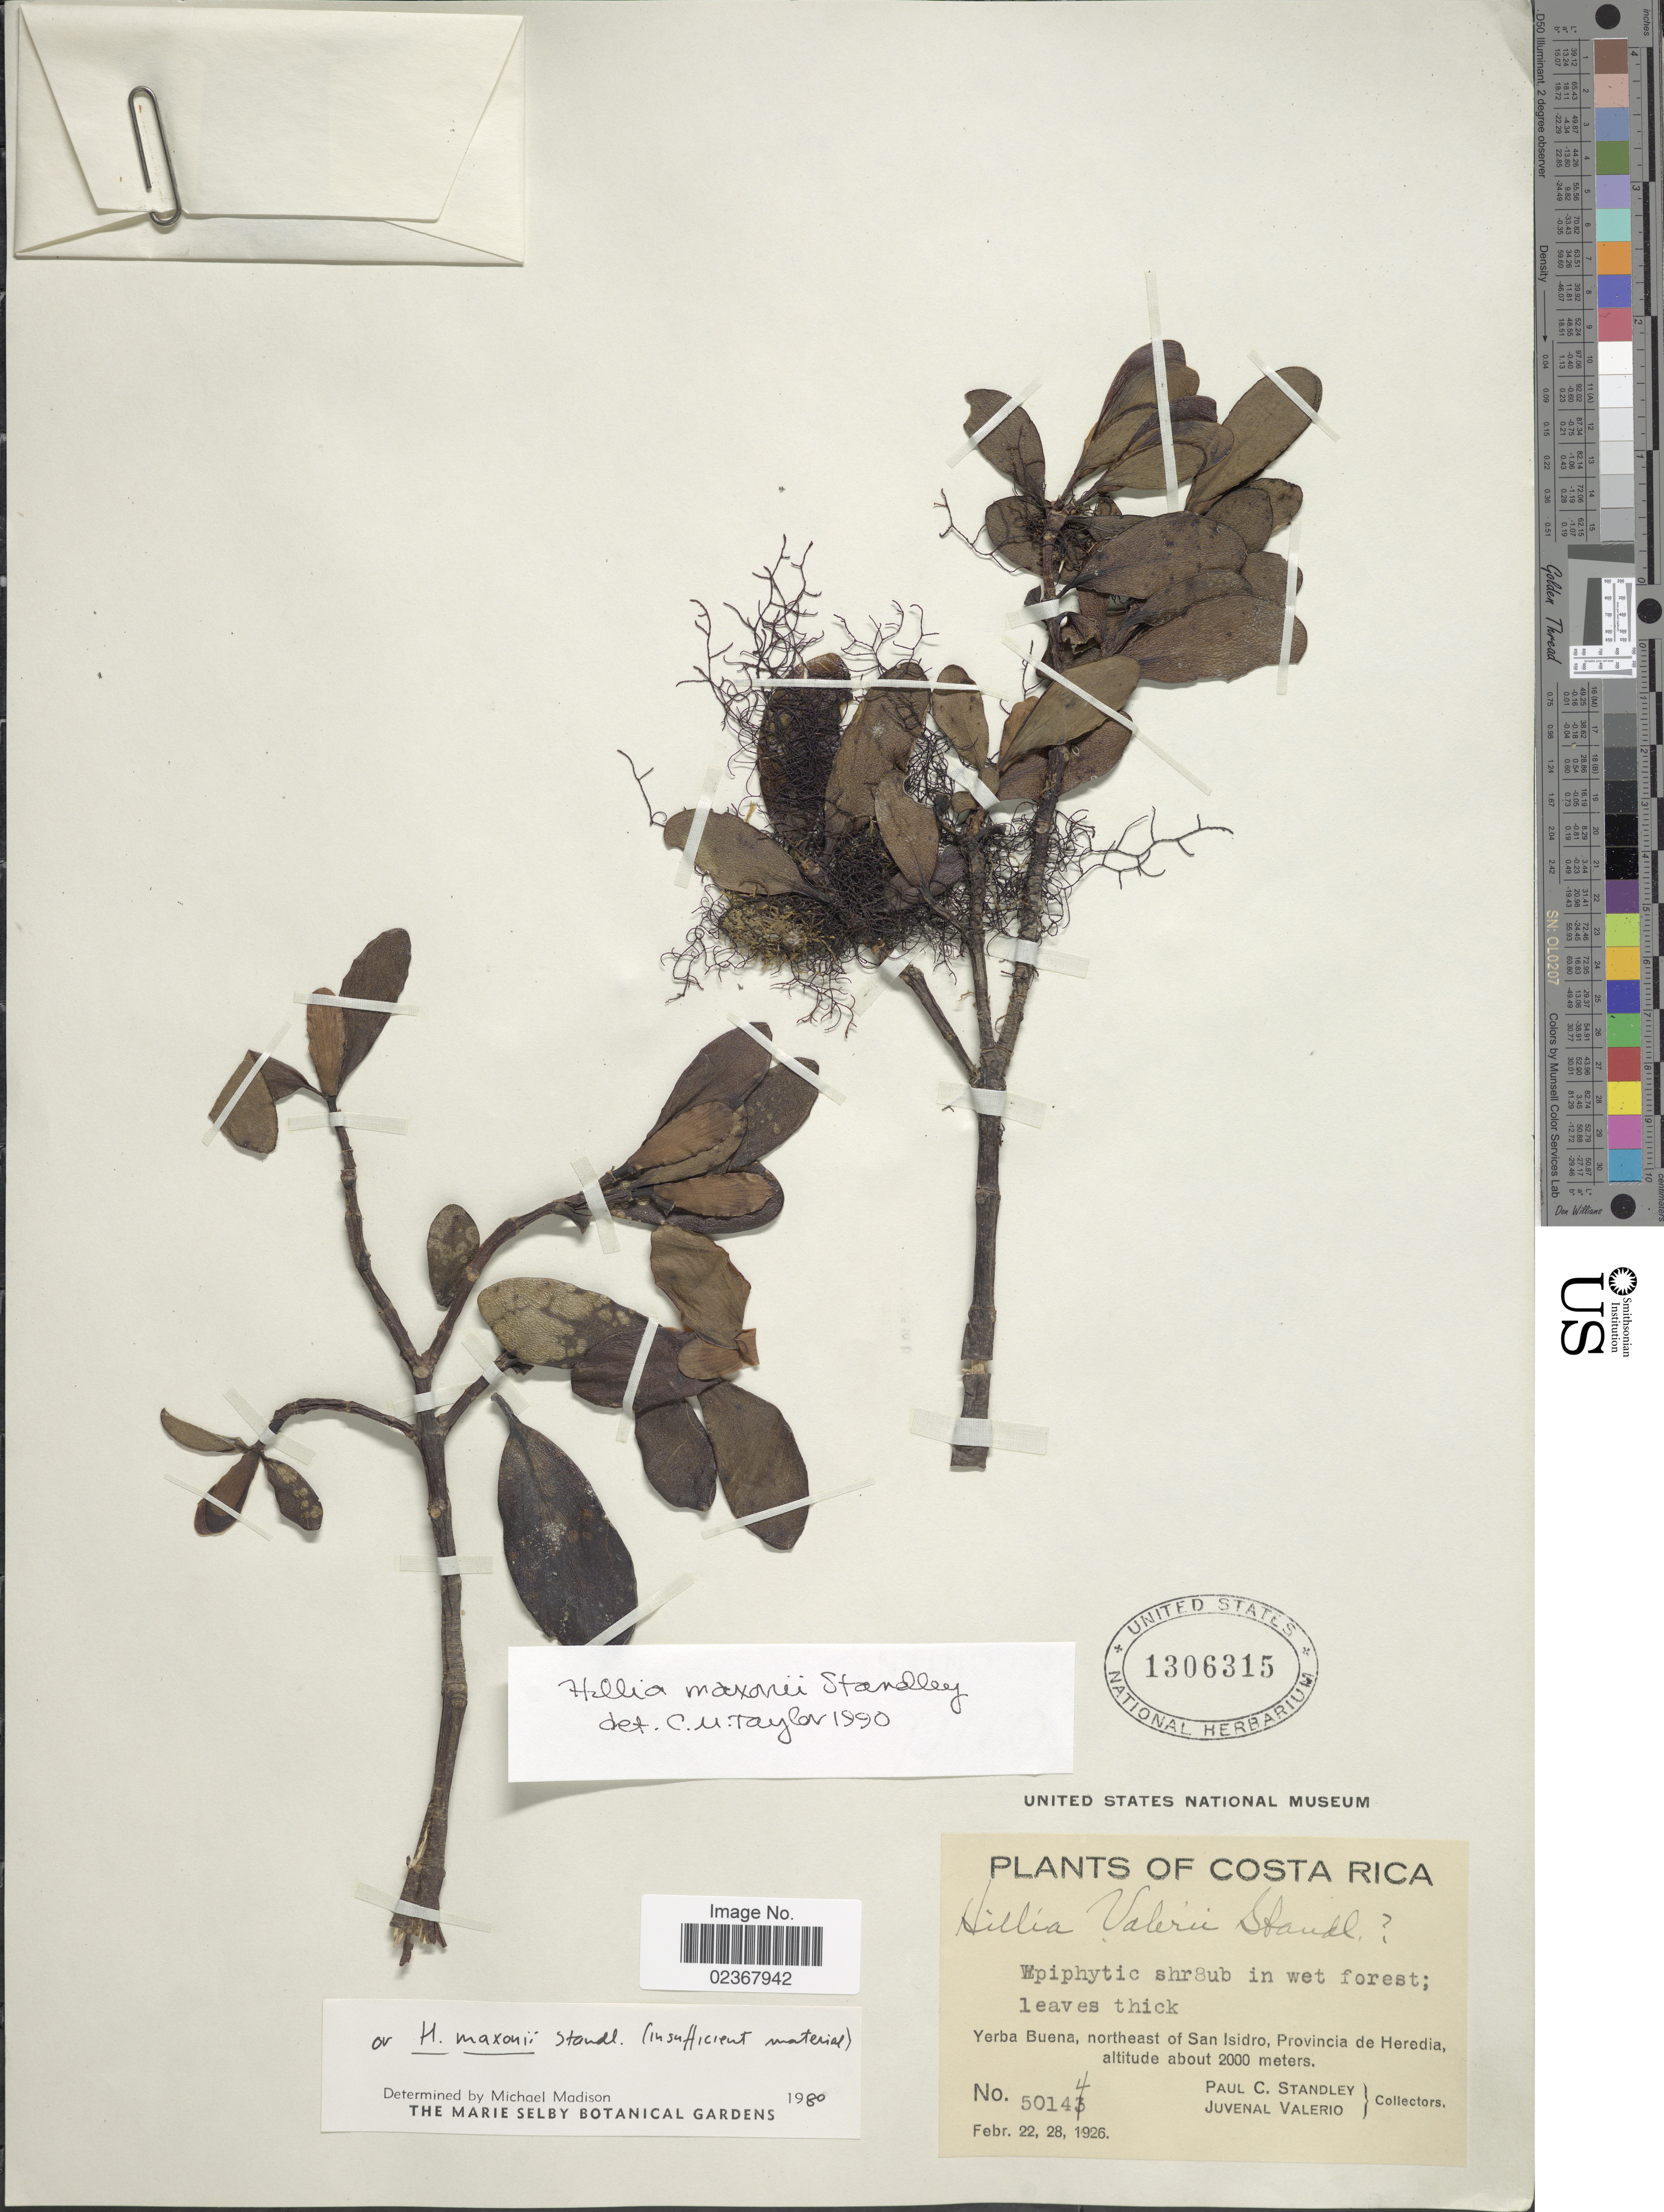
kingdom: Plantae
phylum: Tracheophyta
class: Magnoliopsida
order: Gentianales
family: Rubiaceae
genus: Hillia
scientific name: Hillia maxonii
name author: Standl.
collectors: P. C. Standley & J. Valerio R.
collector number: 50144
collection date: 1926-02-22/1926-02-28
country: Costa Rica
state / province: Heredia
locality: Yerba Buena, northeast of San Isidoro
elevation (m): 2000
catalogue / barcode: US 1306315